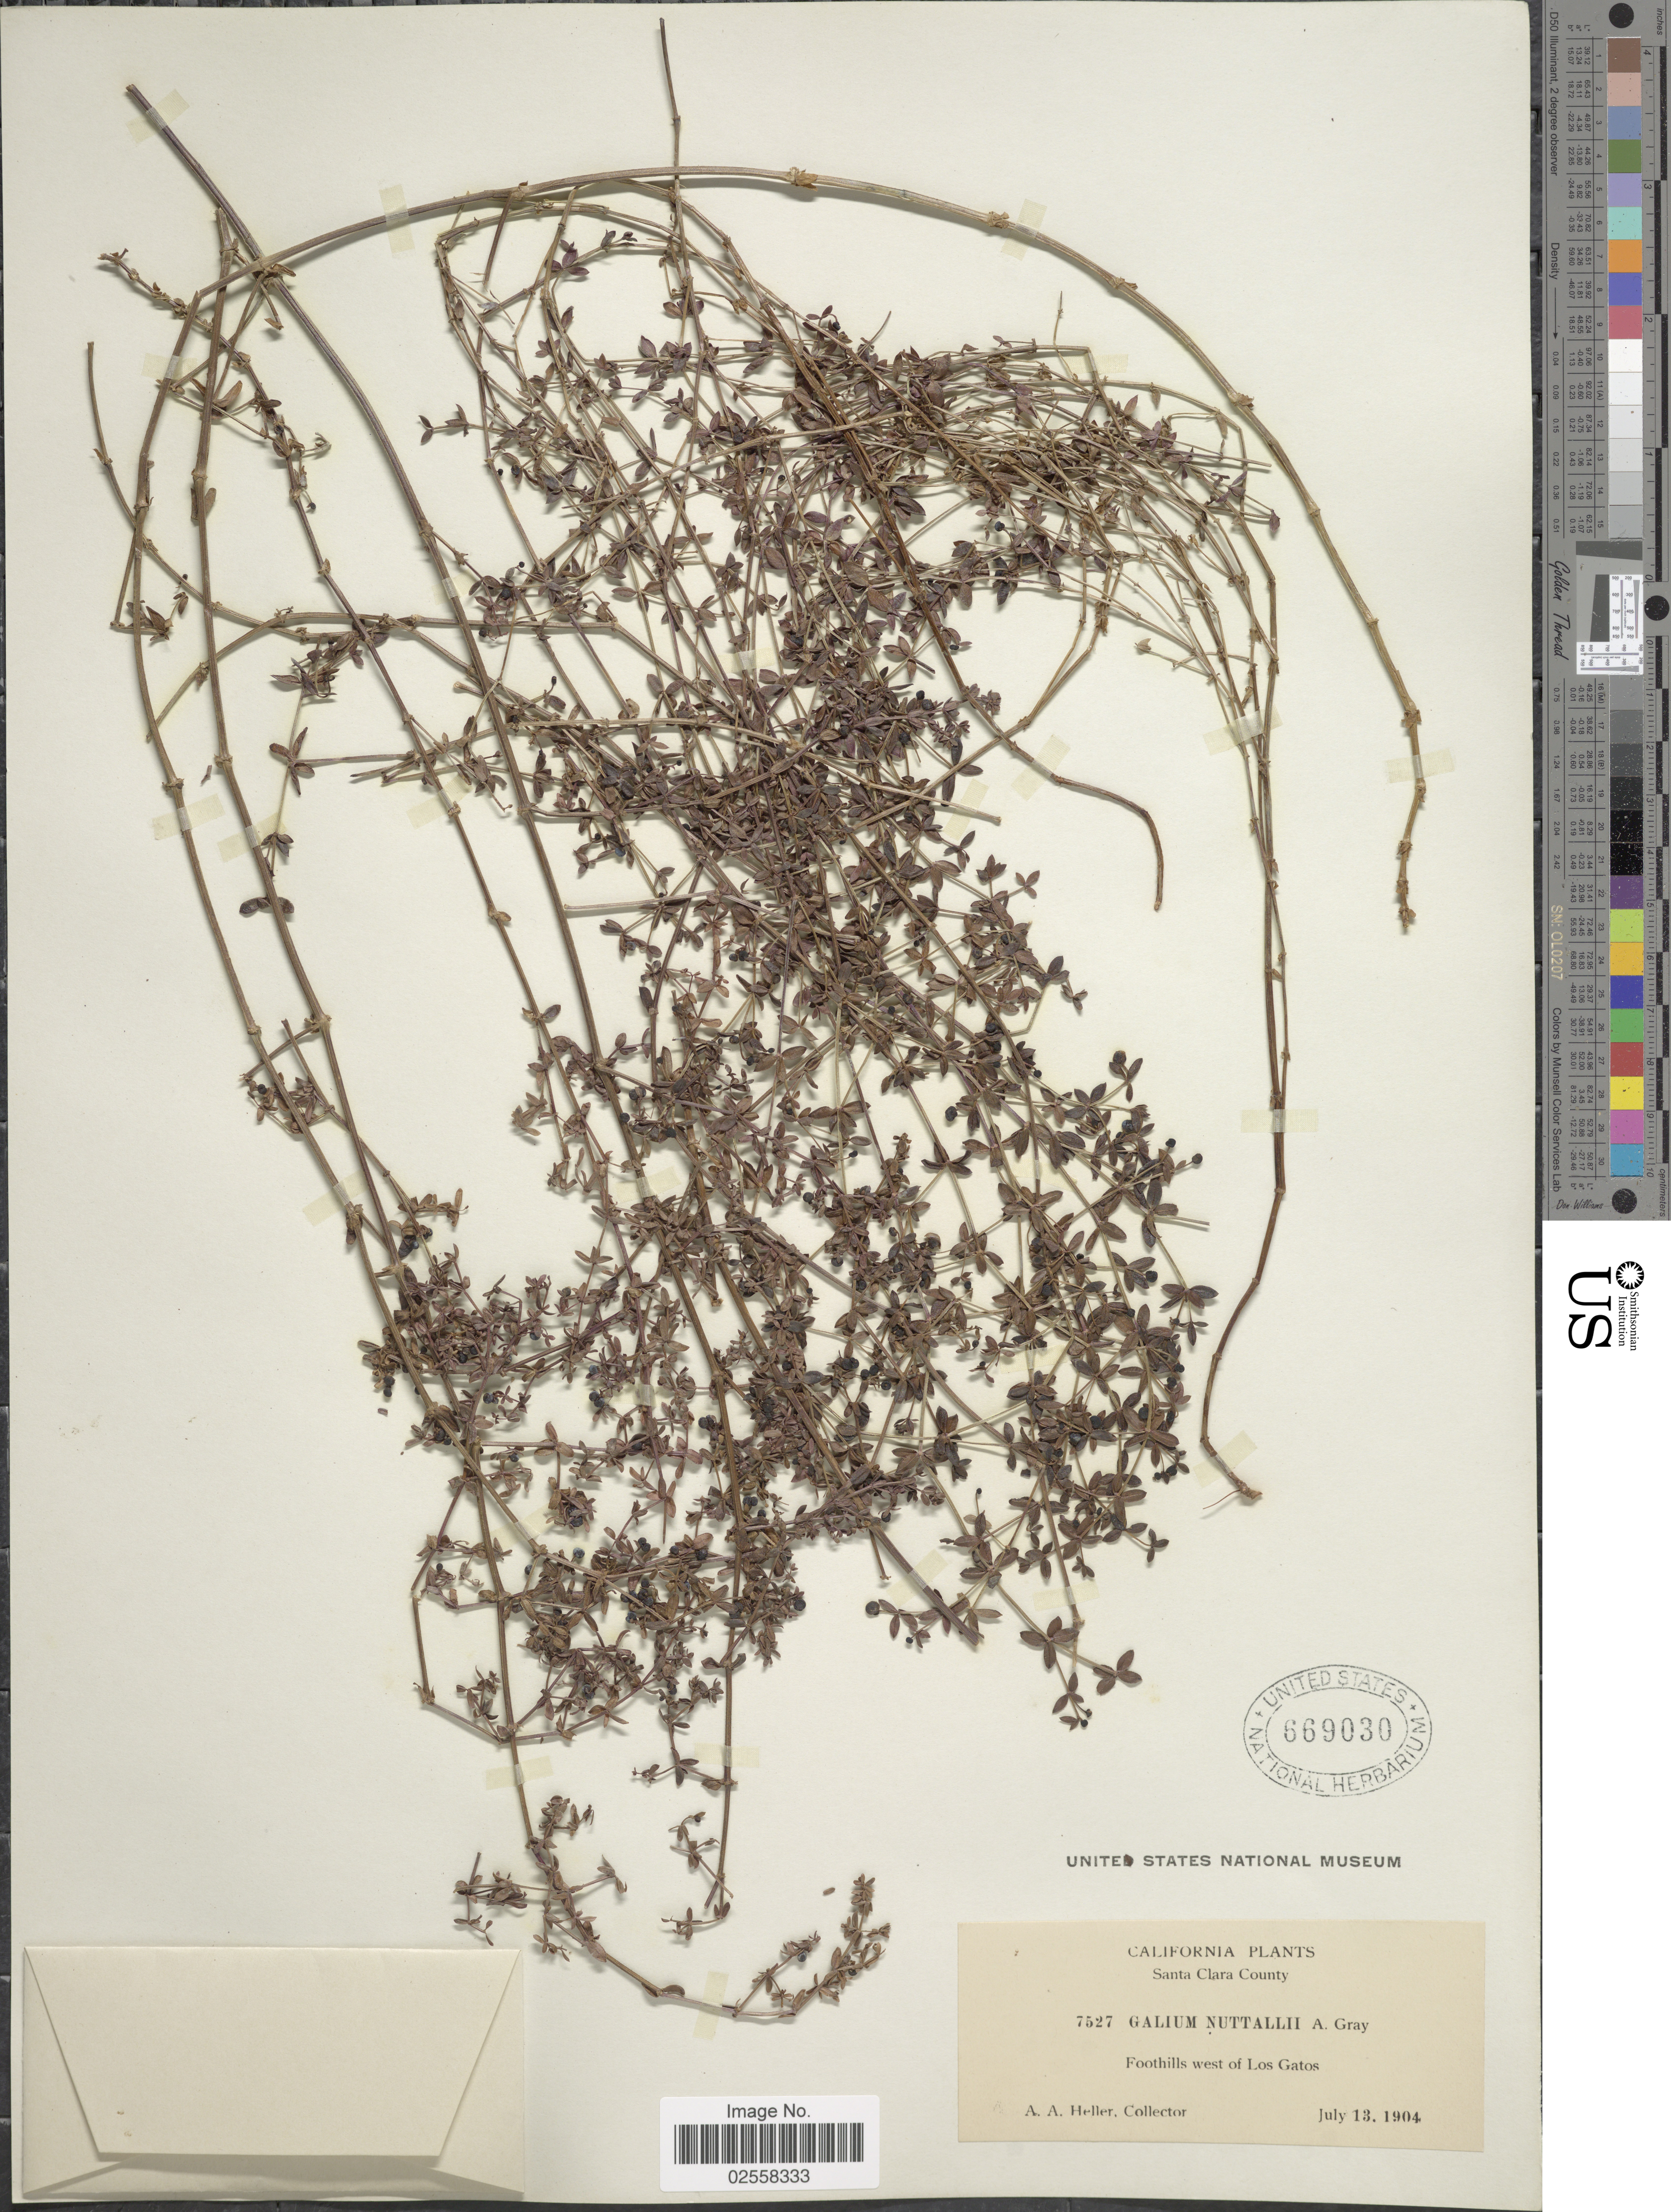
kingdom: Plantae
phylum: Tracheophyta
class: Magnoliopsida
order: Gentianales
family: Rubiaceae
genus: Galium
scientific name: Galium nuttallii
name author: A. Gray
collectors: A. A. Heller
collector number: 7527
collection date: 1904-07-13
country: United States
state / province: California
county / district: Santa Clara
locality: Santa Clara County, foothills west of Los Gatos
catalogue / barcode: US 669030